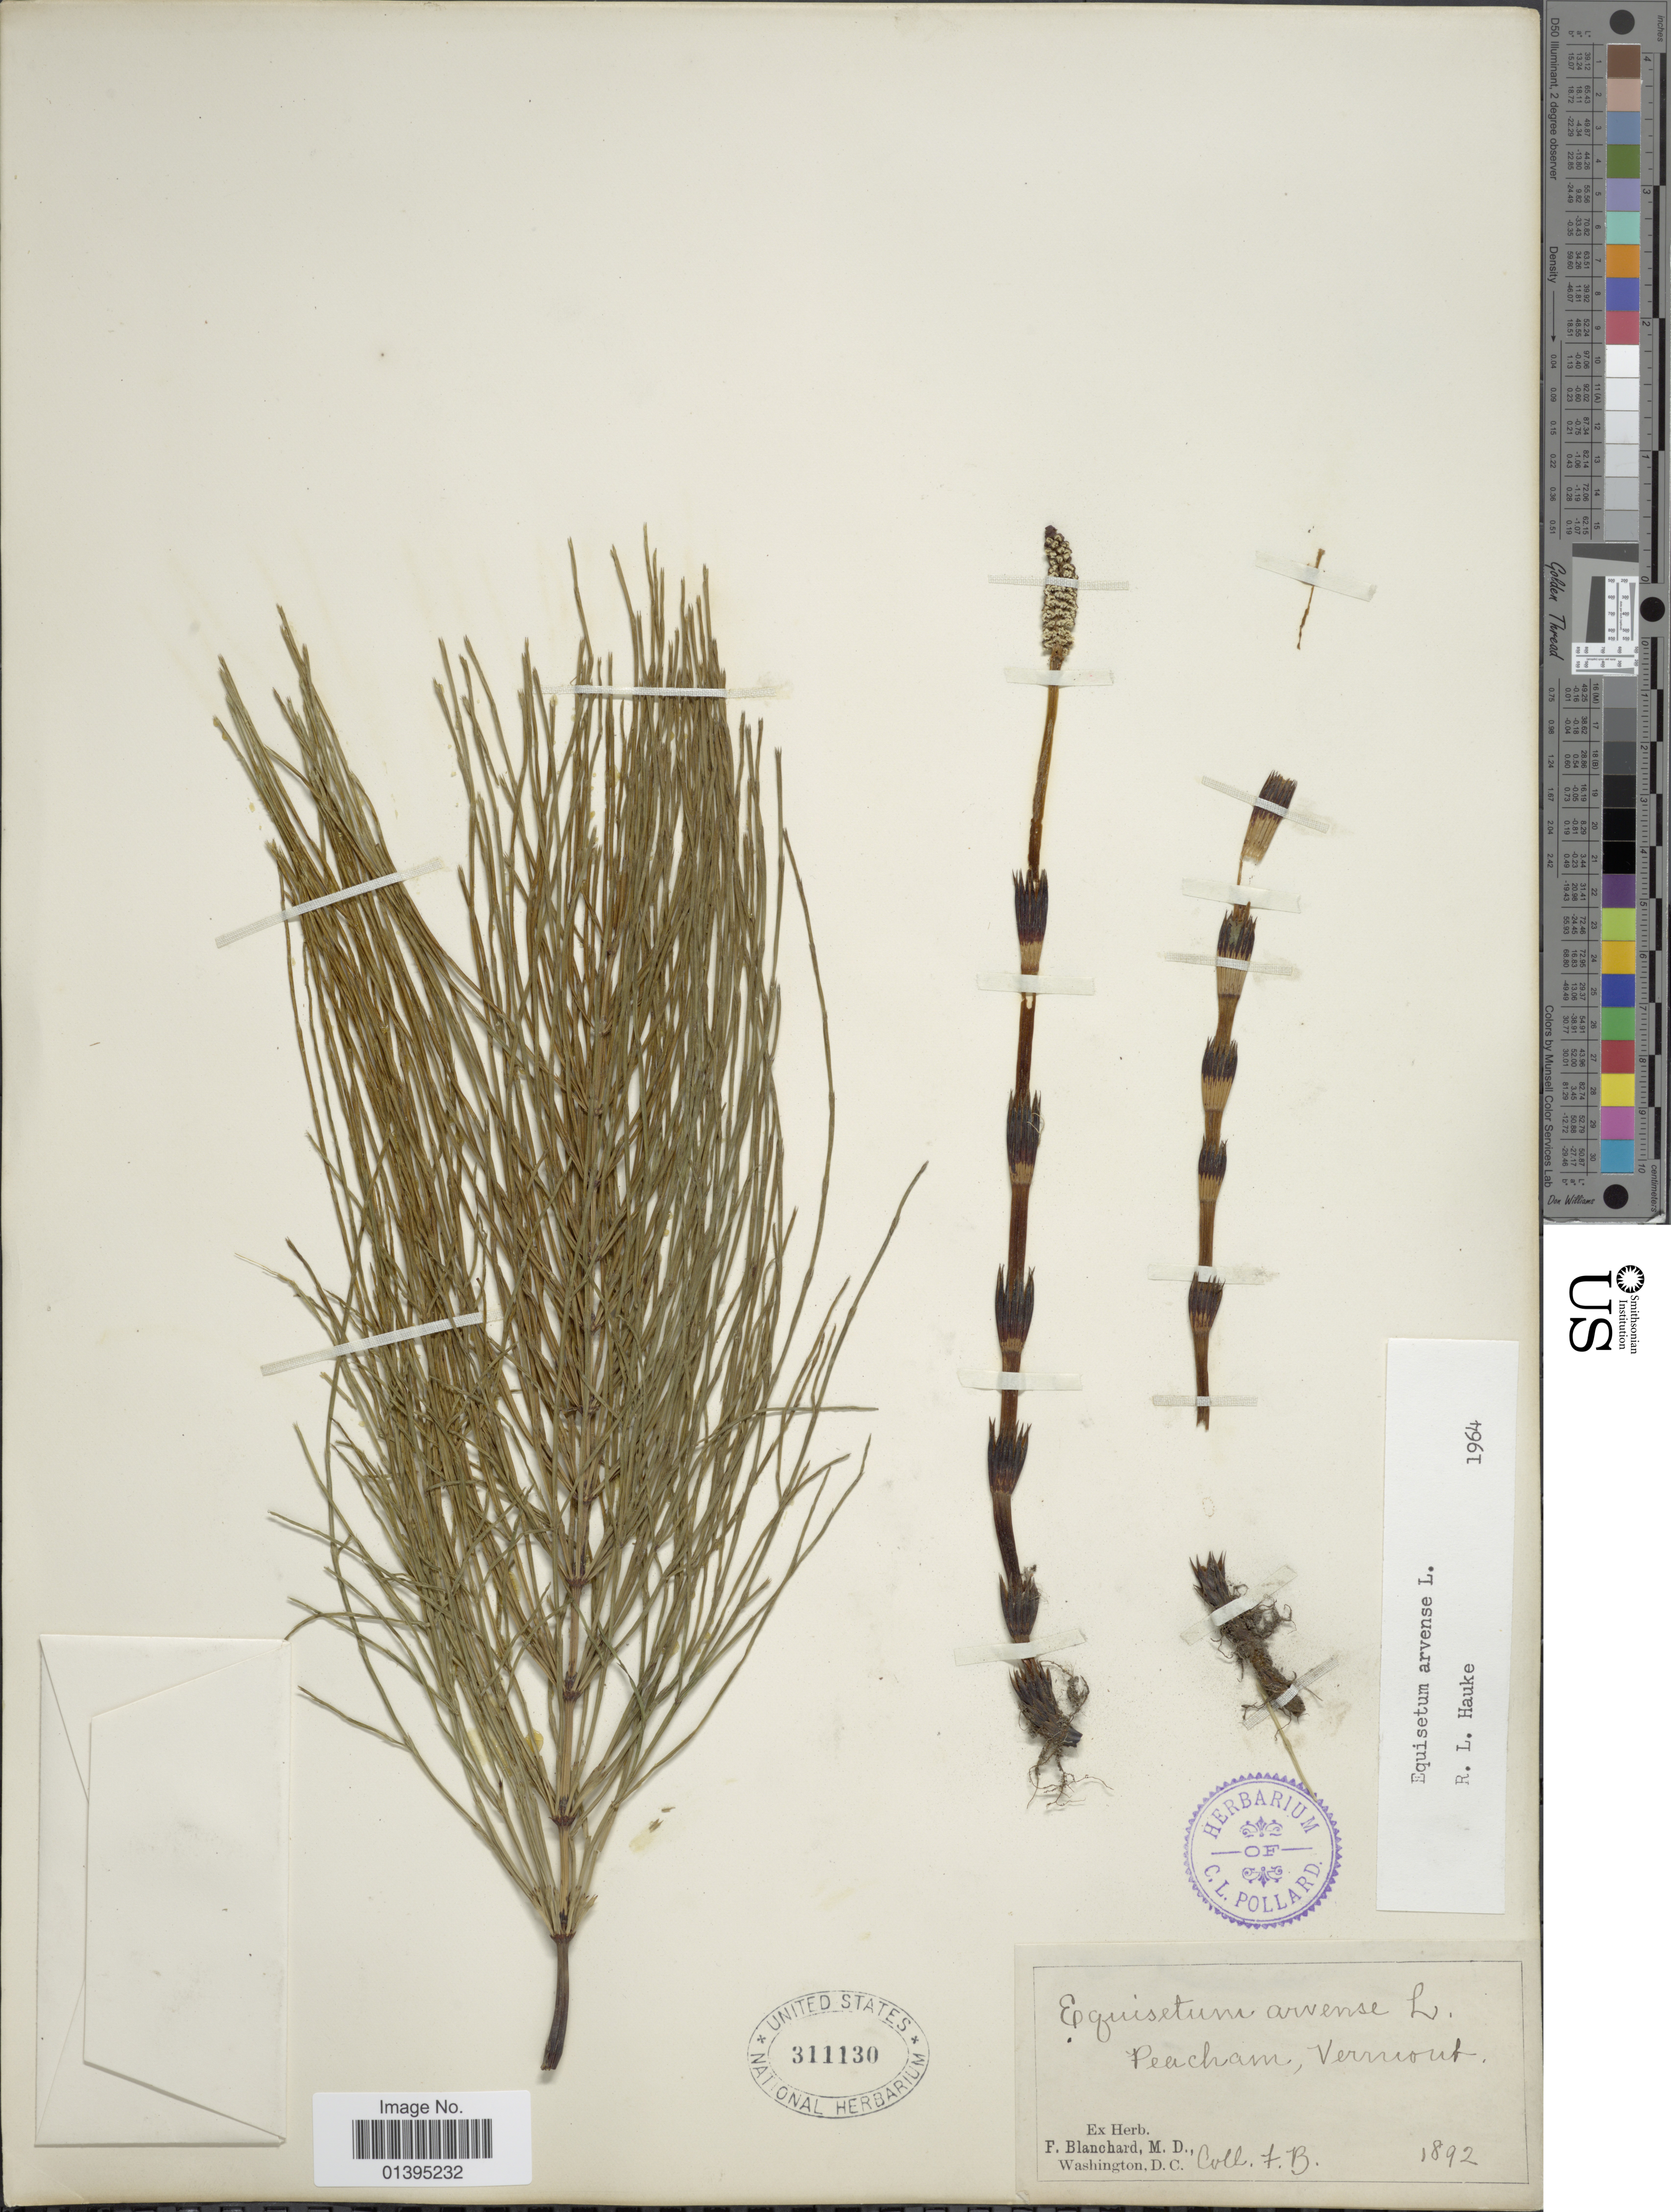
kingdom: Plantae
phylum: Tracheophyta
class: Polypodiopsida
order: Equisetales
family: Equisetaceae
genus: Equisetum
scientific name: Equisetum arvense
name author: L.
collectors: F. Blanchard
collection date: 1892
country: United States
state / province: Vermont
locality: Peacham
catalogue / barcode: US 311130